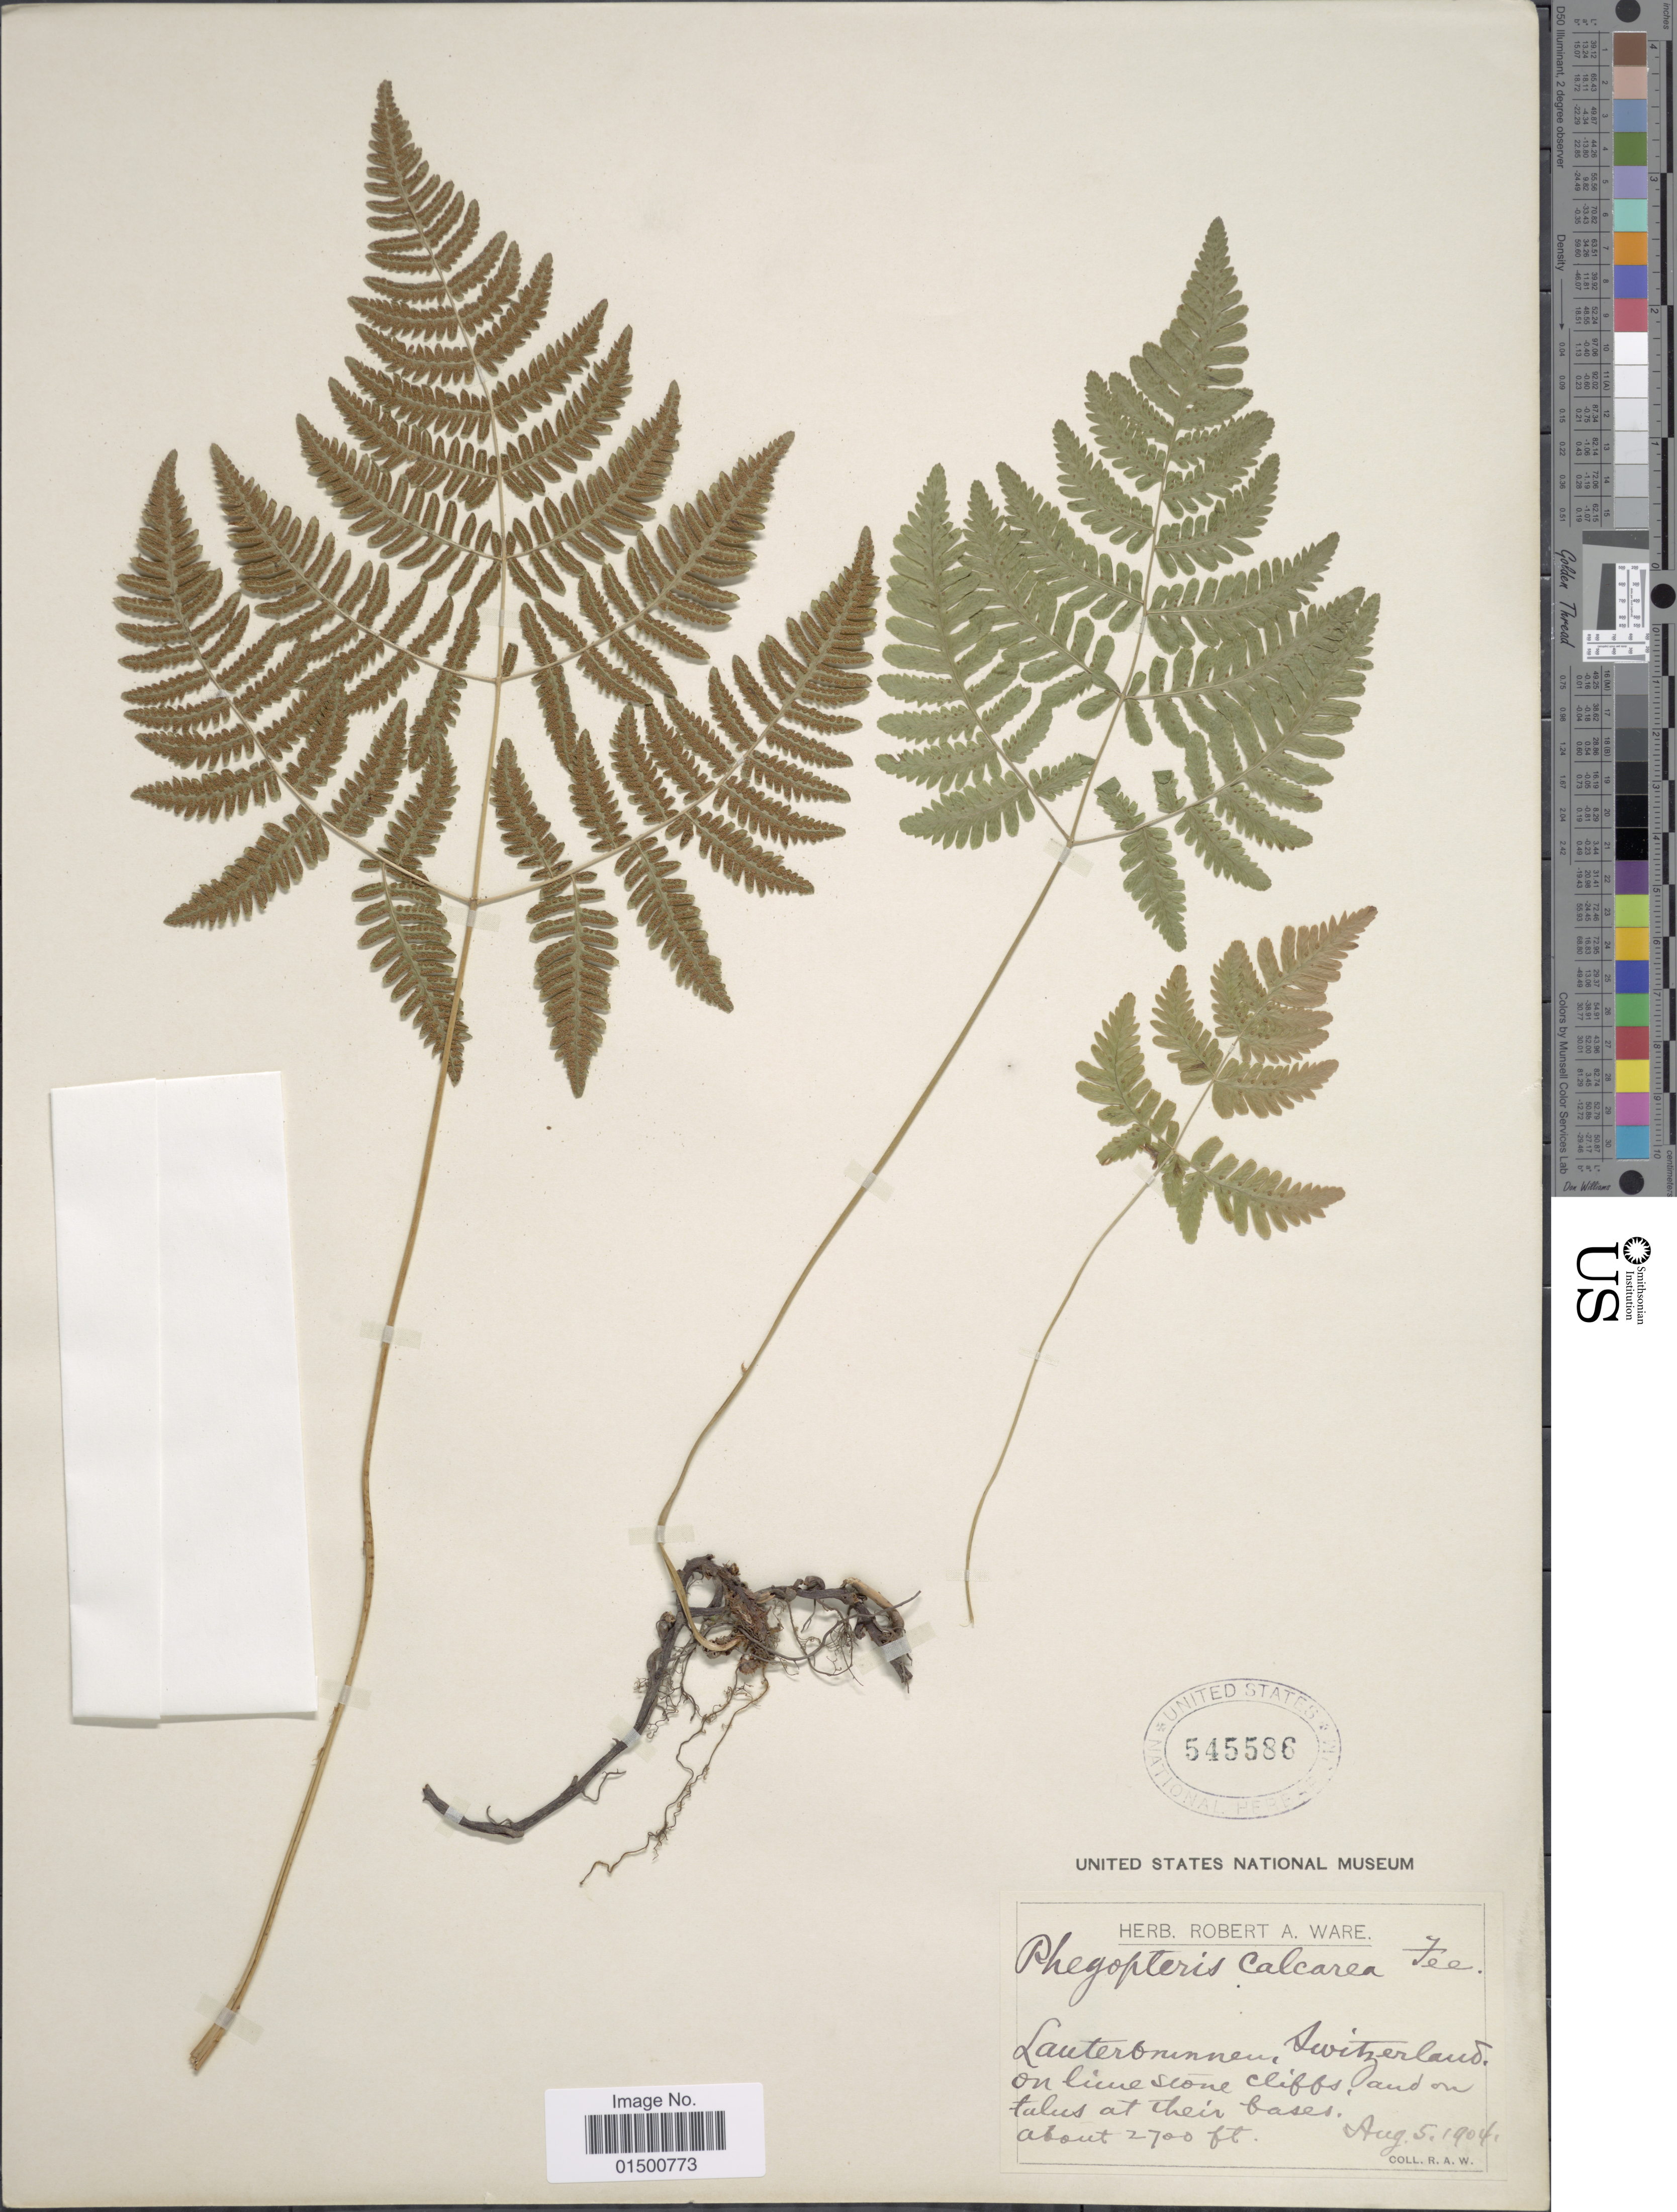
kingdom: Plantae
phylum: Tracheophyta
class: Polypodiopsida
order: Polypodiales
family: Cystopteridaceae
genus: Gymnocarpium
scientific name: Gymnocarpium robertianum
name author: (Hoffm.) Newman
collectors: R. Ware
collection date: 1904-08-05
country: Switzerland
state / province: Bern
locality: Lauterbrunnen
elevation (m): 823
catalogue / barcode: US 545586